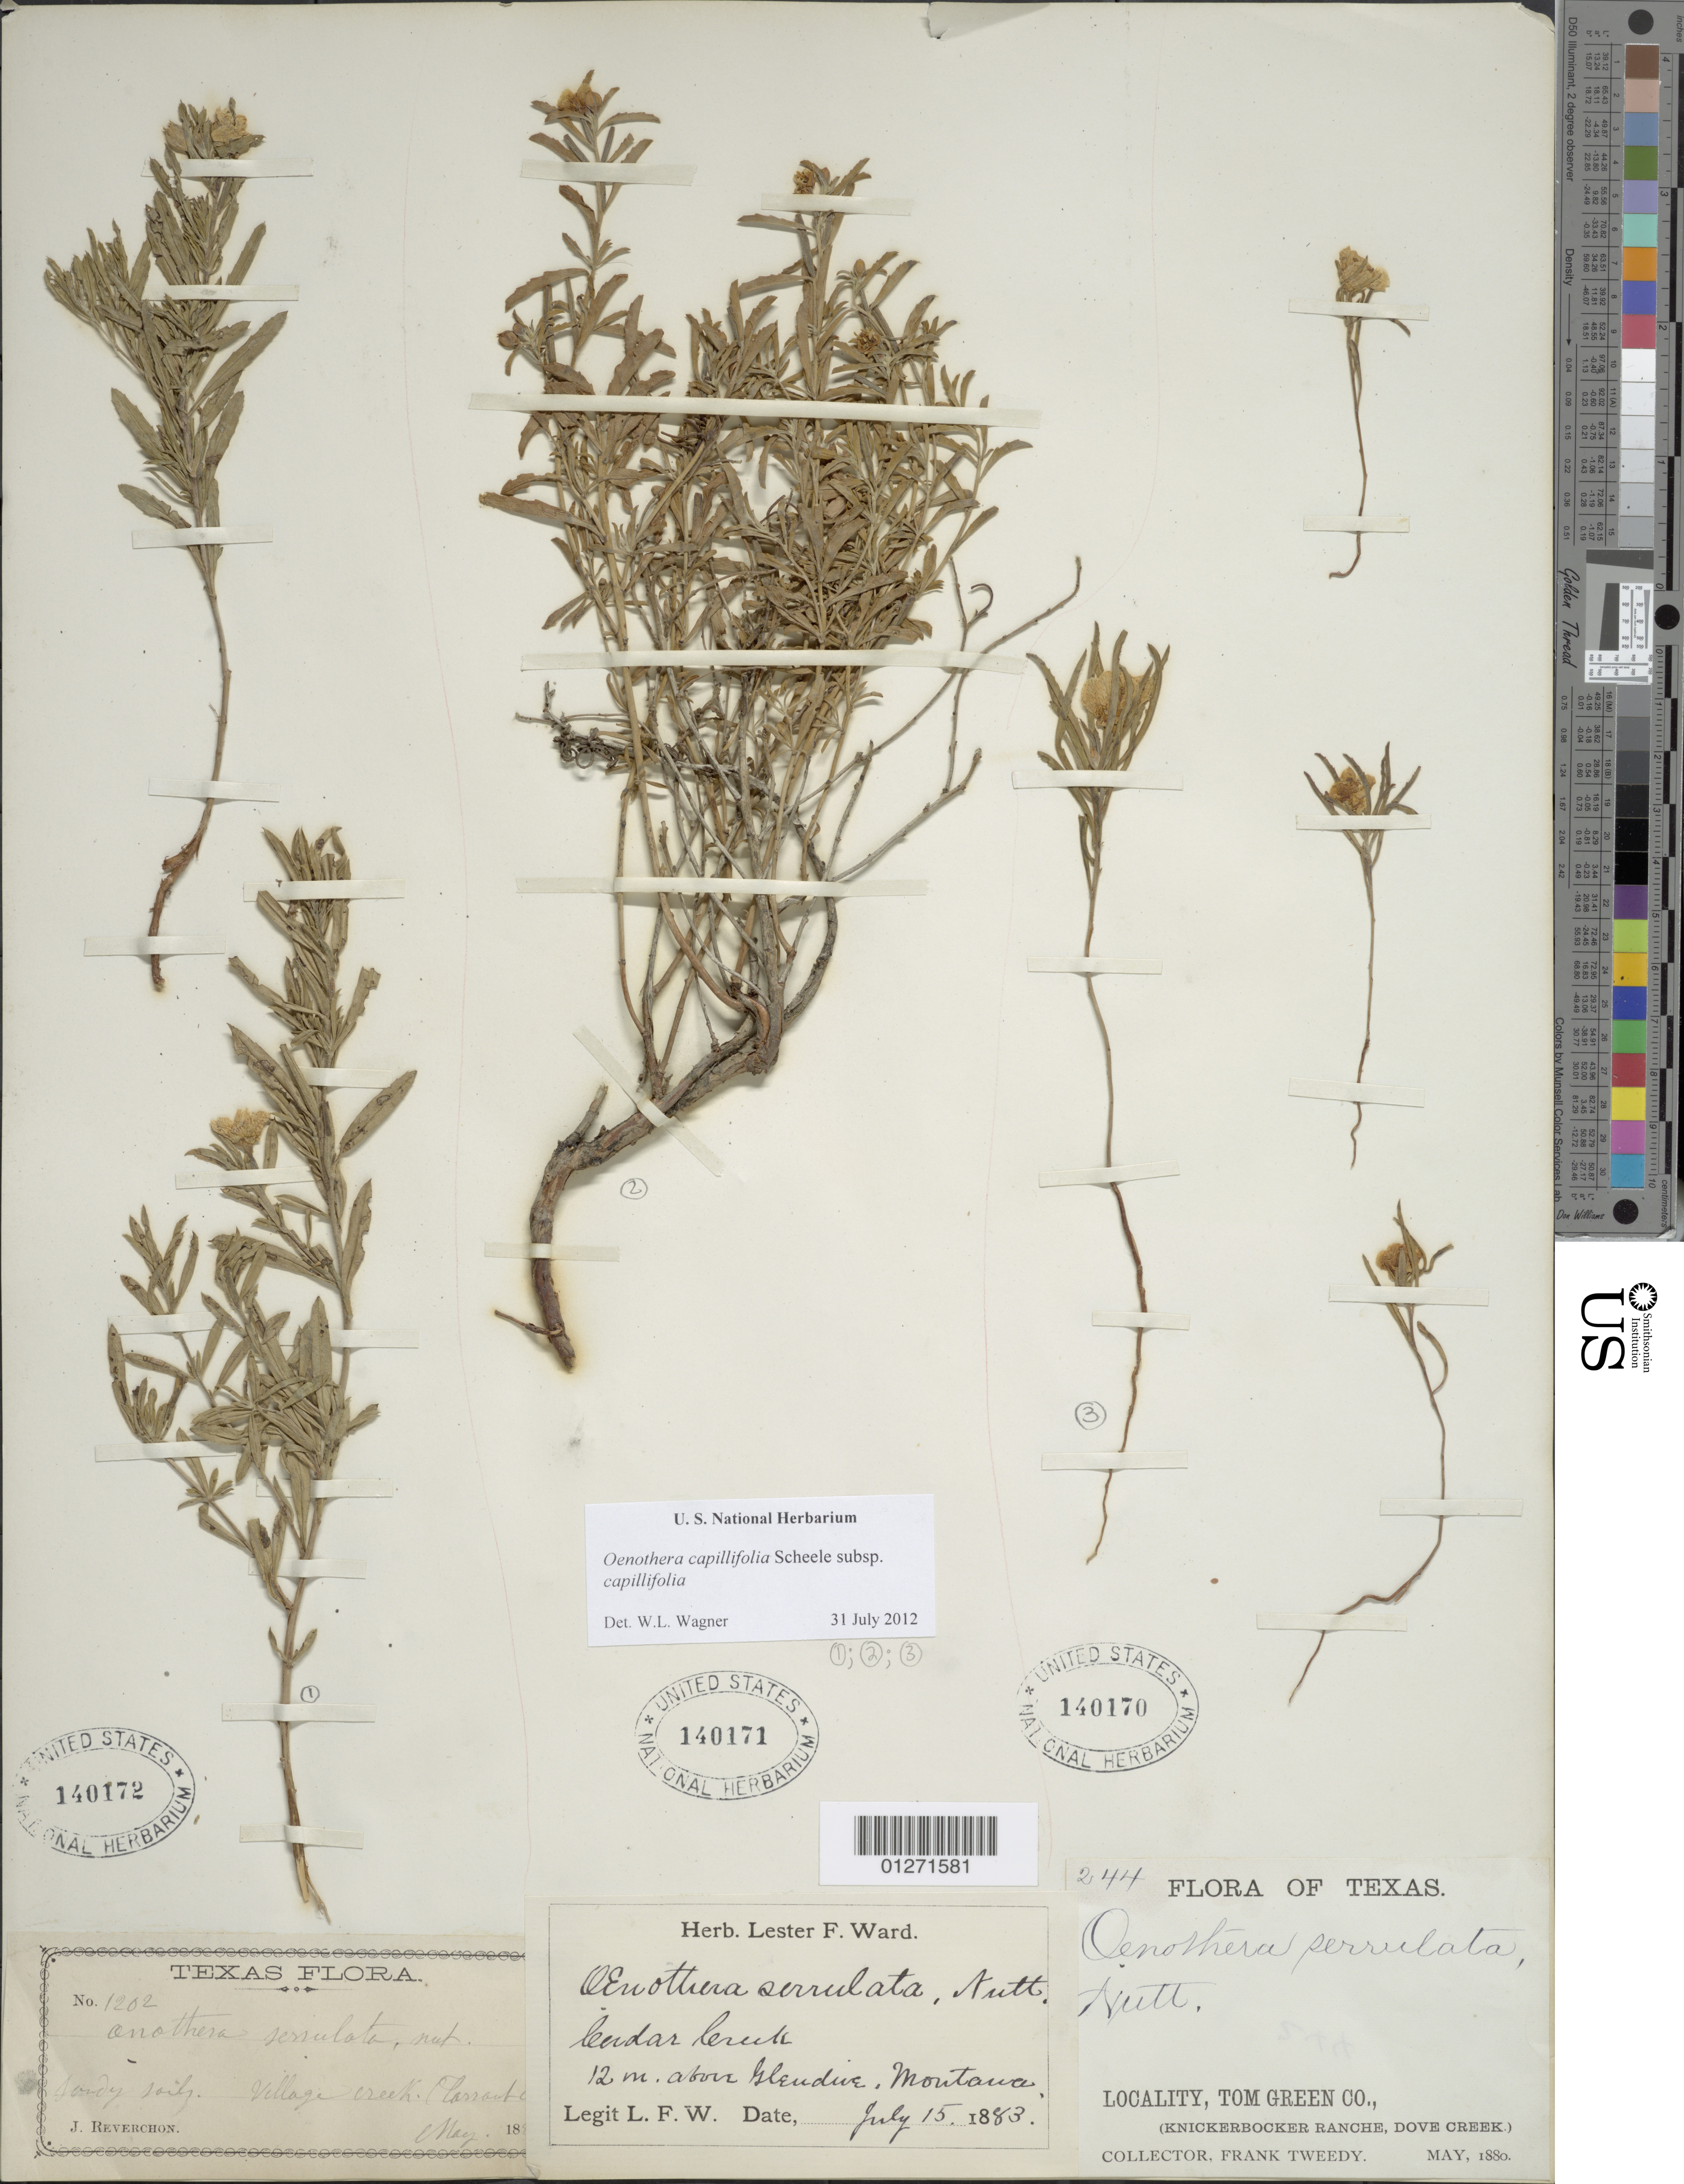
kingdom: Plantae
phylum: Tracheophyta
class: Magnoliopsida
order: Myrtales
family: Onagraceae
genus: Oenothera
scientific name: Oenothera capillifolia subsp. capillifolia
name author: Scheele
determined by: Wagner, W. L., (BOT), Smithsonian Institution - National Museum of Natural History (UNITED STATES)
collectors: L. F. Ward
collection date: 1883-07-15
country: United States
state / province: Montana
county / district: Dawson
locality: Cedar Creek.12m above Glendive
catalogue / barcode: US 140171